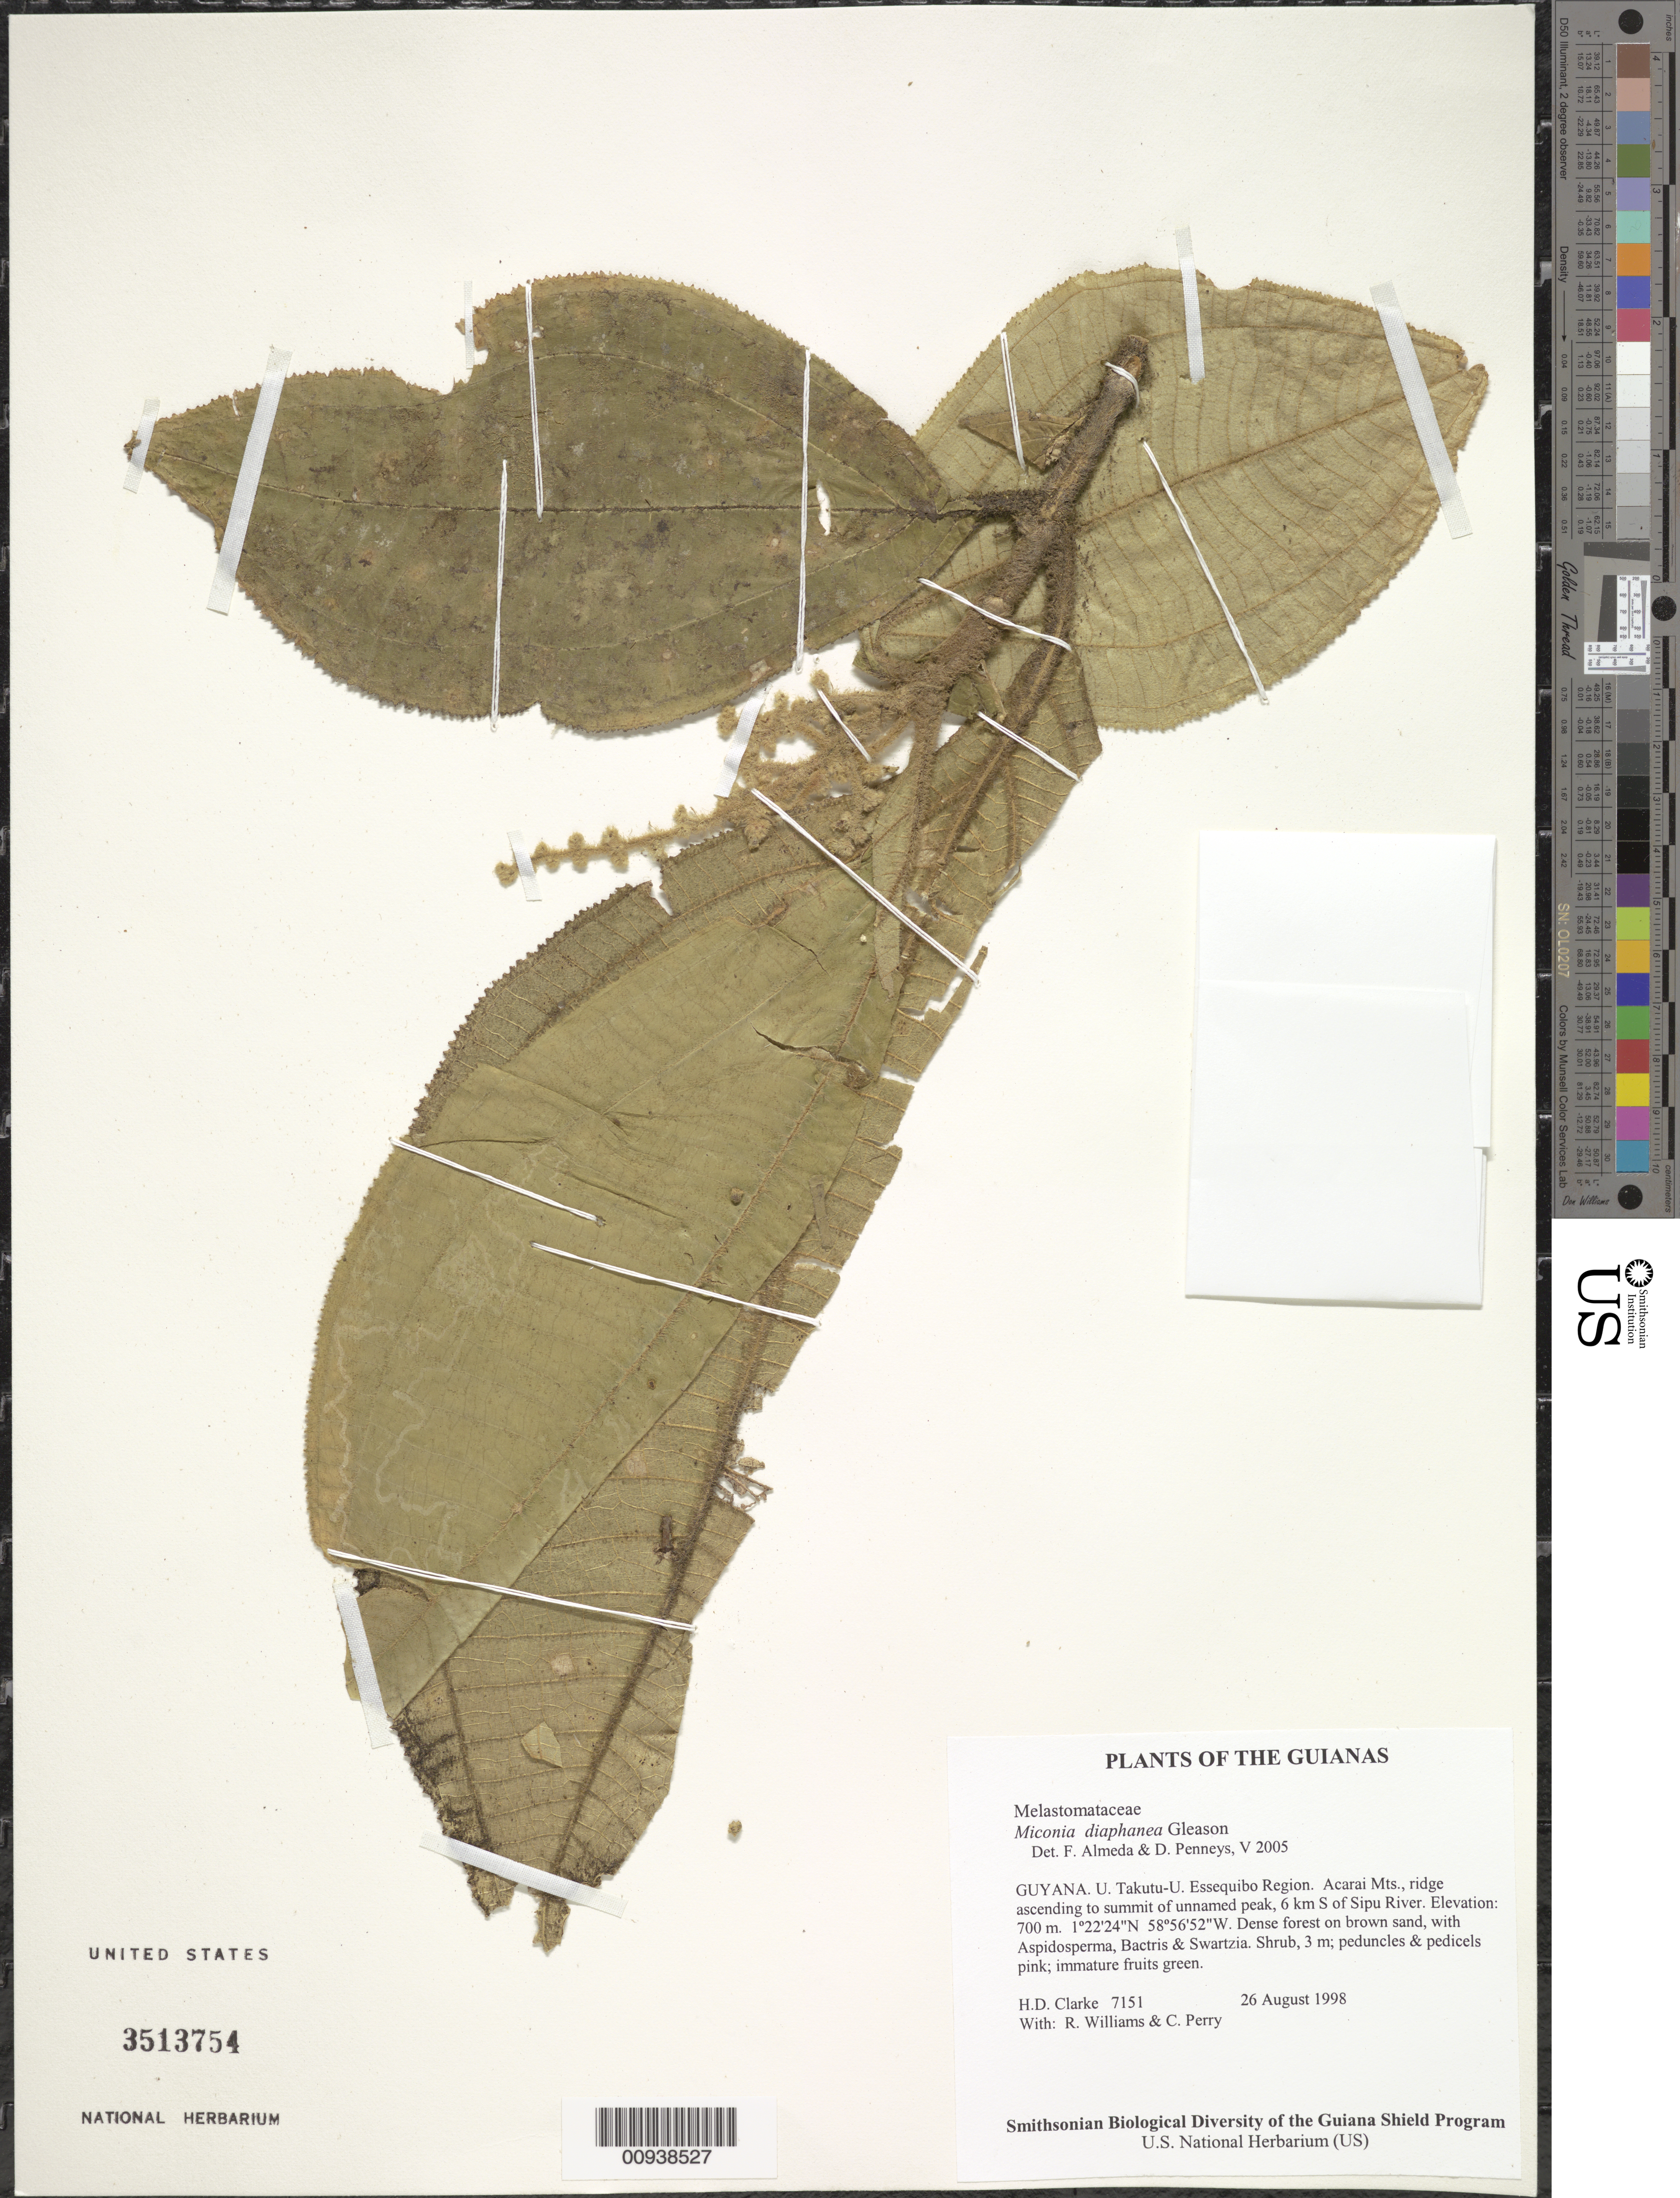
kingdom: Plantae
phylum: Tracheophyta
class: Magnoliopsida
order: Myrtales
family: Melastomataceae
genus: Miconia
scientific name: Miconia diaphanea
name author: Gleason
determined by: Almeda, F.; Penneys, D. S.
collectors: H. D. Clarke, R. Williams & C. Perry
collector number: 7151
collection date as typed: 26 August 1998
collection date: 1998-08-26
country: Guyana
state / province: U. Takutu-U. Essequibo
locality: Acarai Mts., ridge ascending to summit of unnamed peak, 6 km S of Sipu River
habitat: Dense forest on brown sand, with Aspidosperma, Bactris & Swartzia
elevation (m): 700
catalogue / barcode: US 3513754